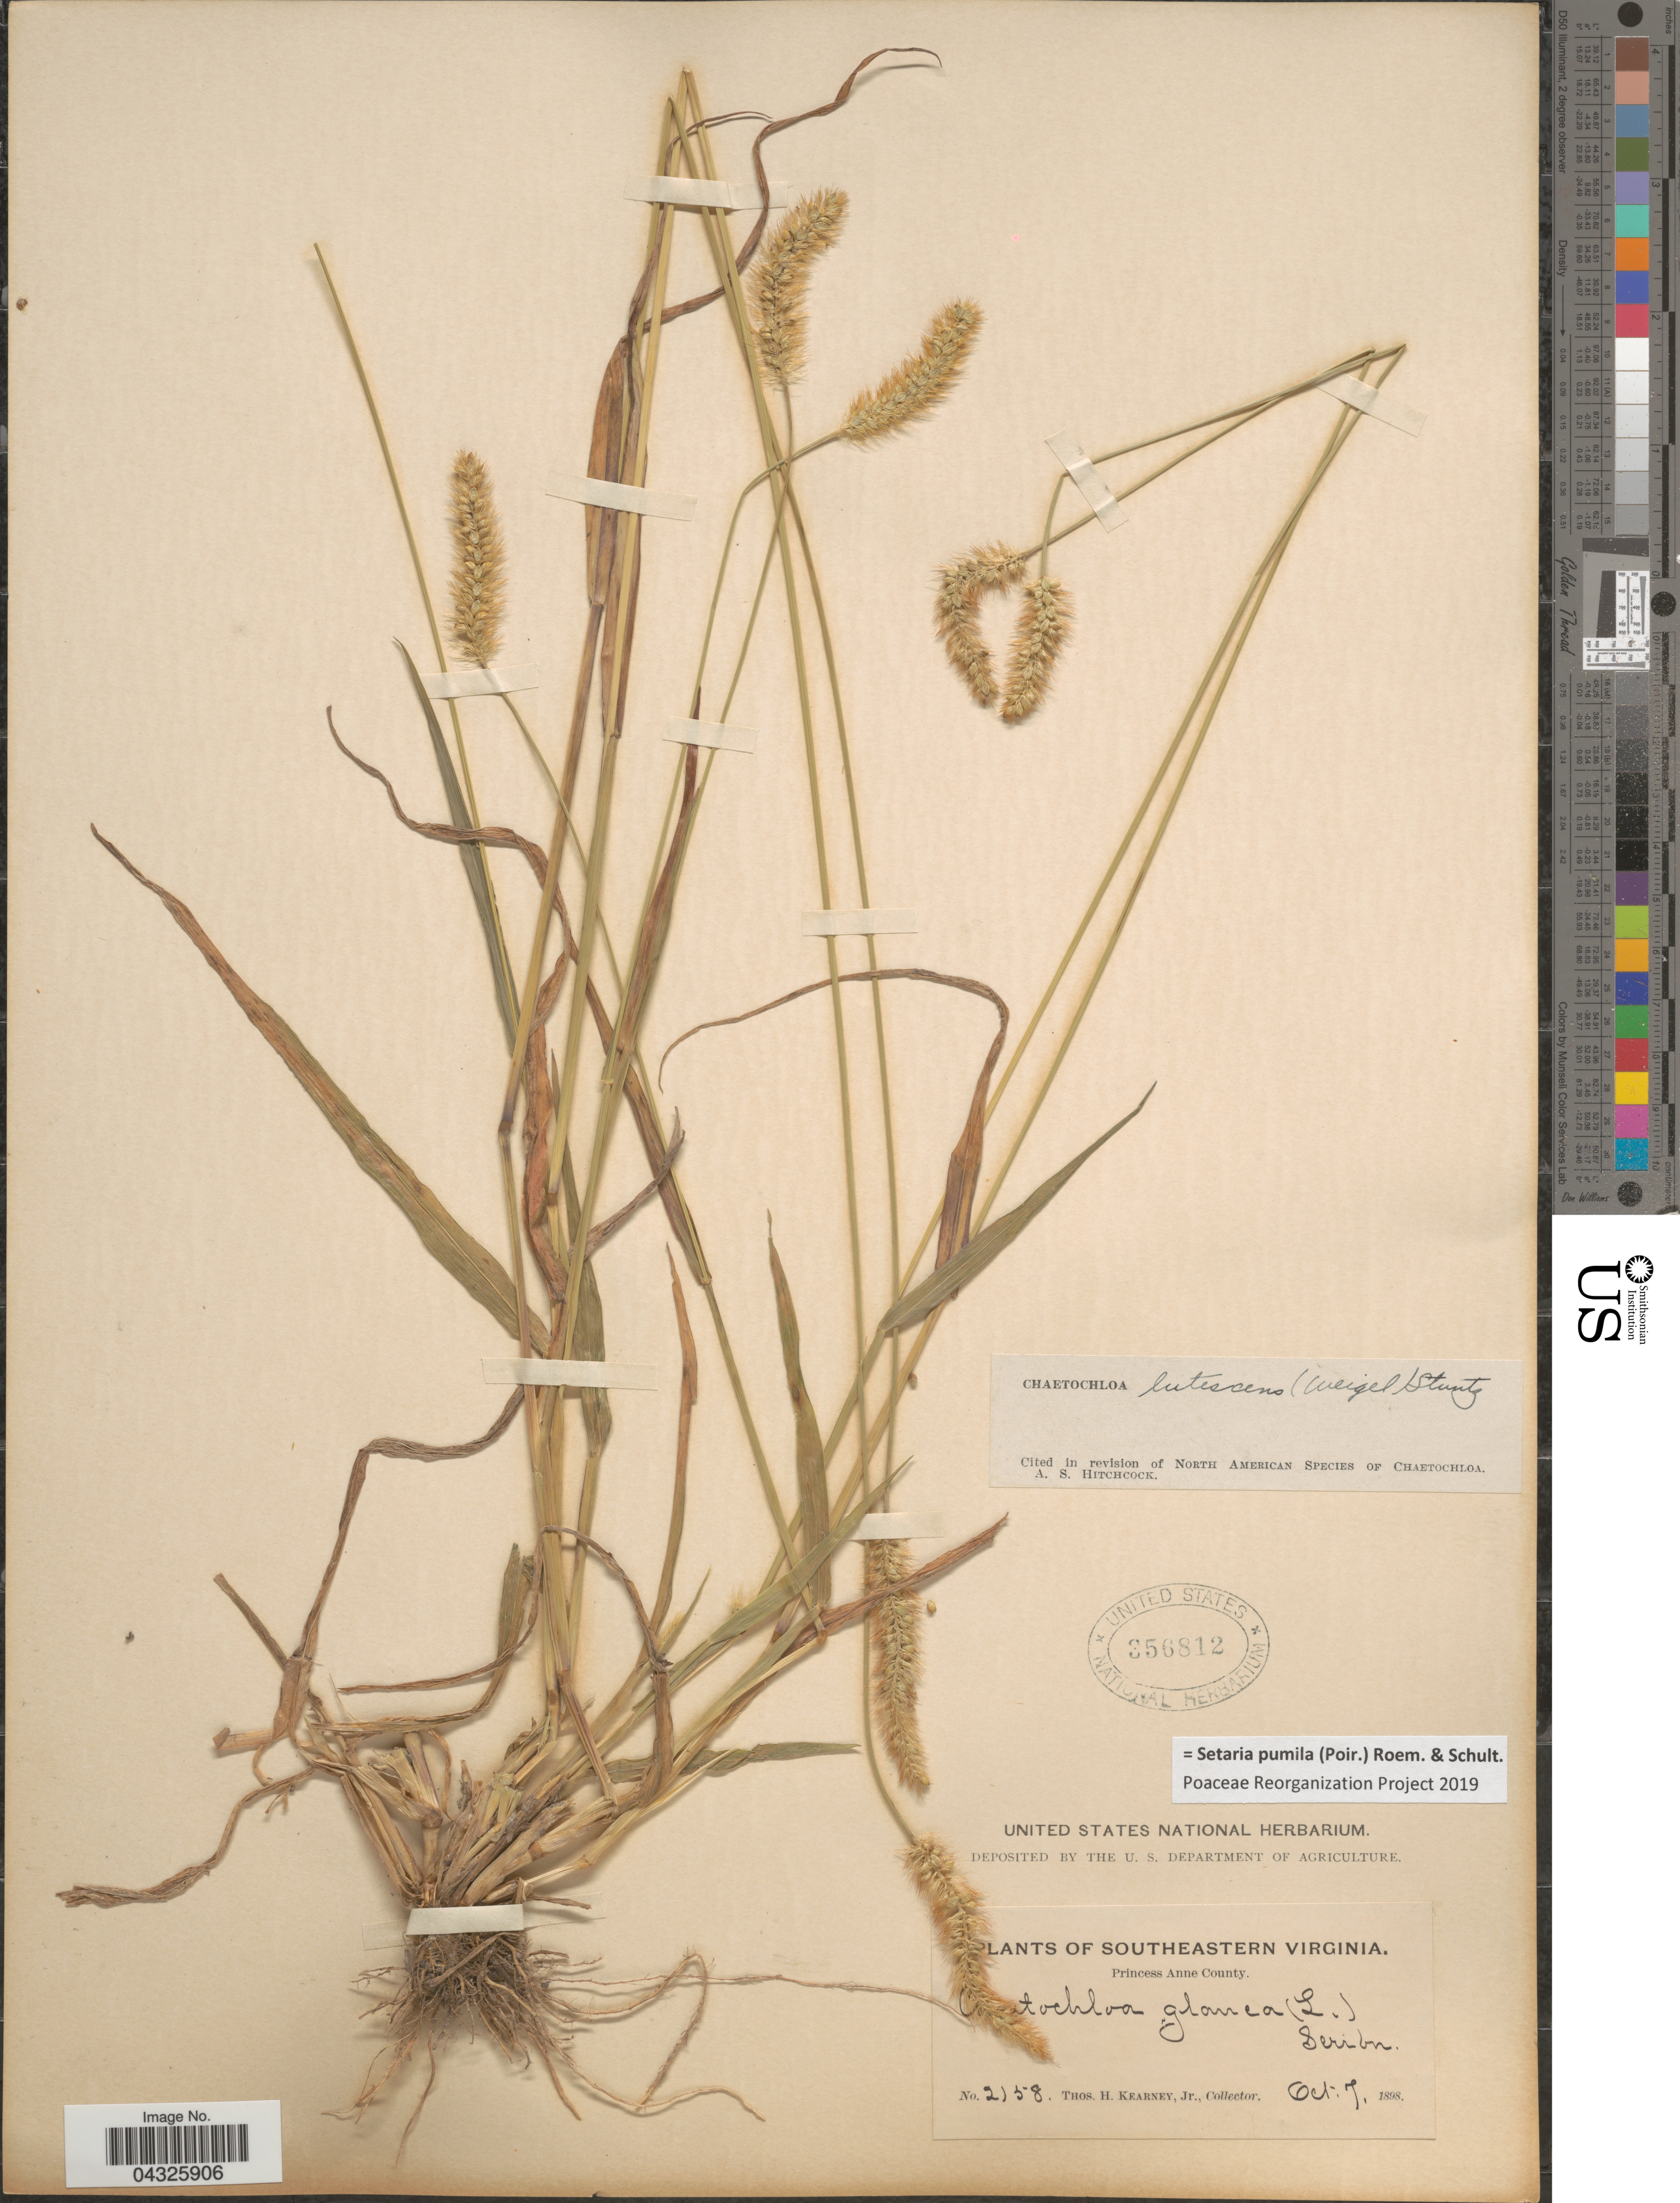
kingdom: Plantae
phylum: Tracheophyta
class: Liliopsida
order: Poales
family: Poaceae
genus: Setaria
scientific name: Setaria pumila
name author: (Poir.) Roem. & Schult.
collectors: T. H. Kearney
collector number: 2158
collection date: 1898-10-07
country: United States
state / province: Virginia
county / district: City of Virginia Beach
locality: Southeastern Virginia. Princess Anne County.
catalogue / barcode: US 356812